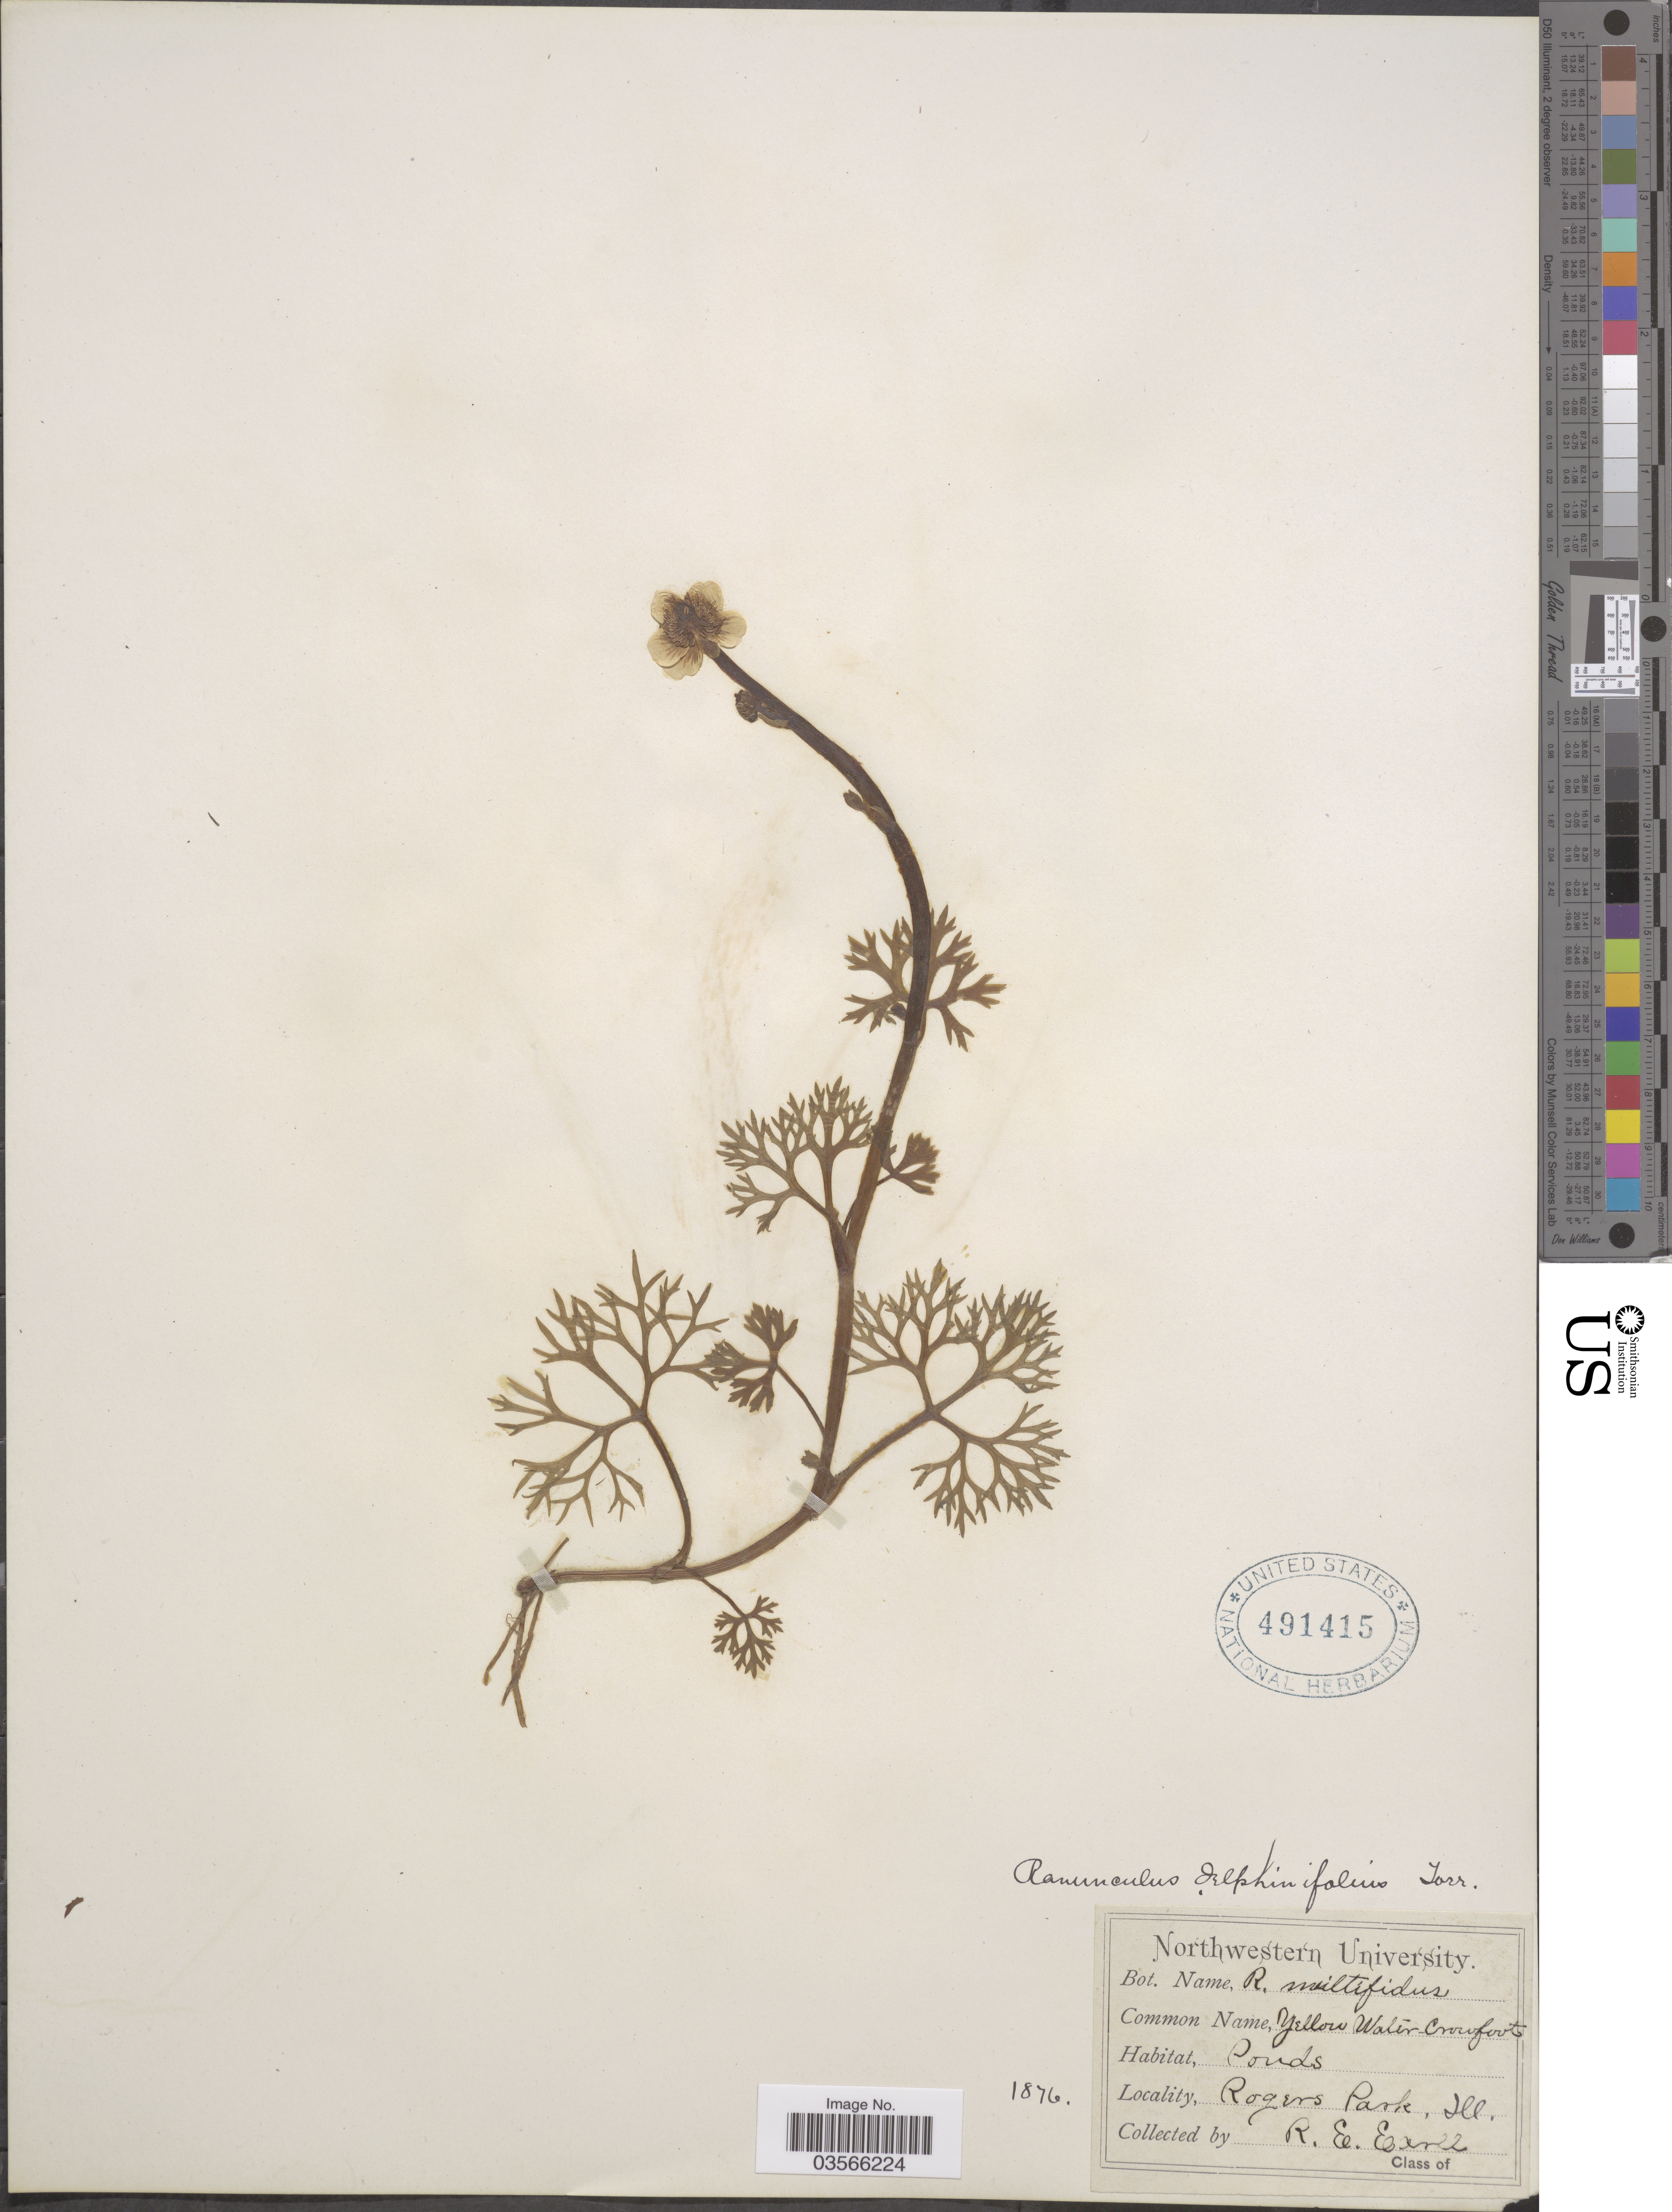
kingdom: Plantae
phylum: Tracheophyta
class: Magnoliopsida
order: Ranunculales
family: Ranunculaceae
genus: Ranunculus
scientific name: Ranunculus flabellaris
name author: Raf.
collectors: R. Earll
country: United States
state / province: Illinois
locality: Rogers Park.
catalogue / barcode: US 491415